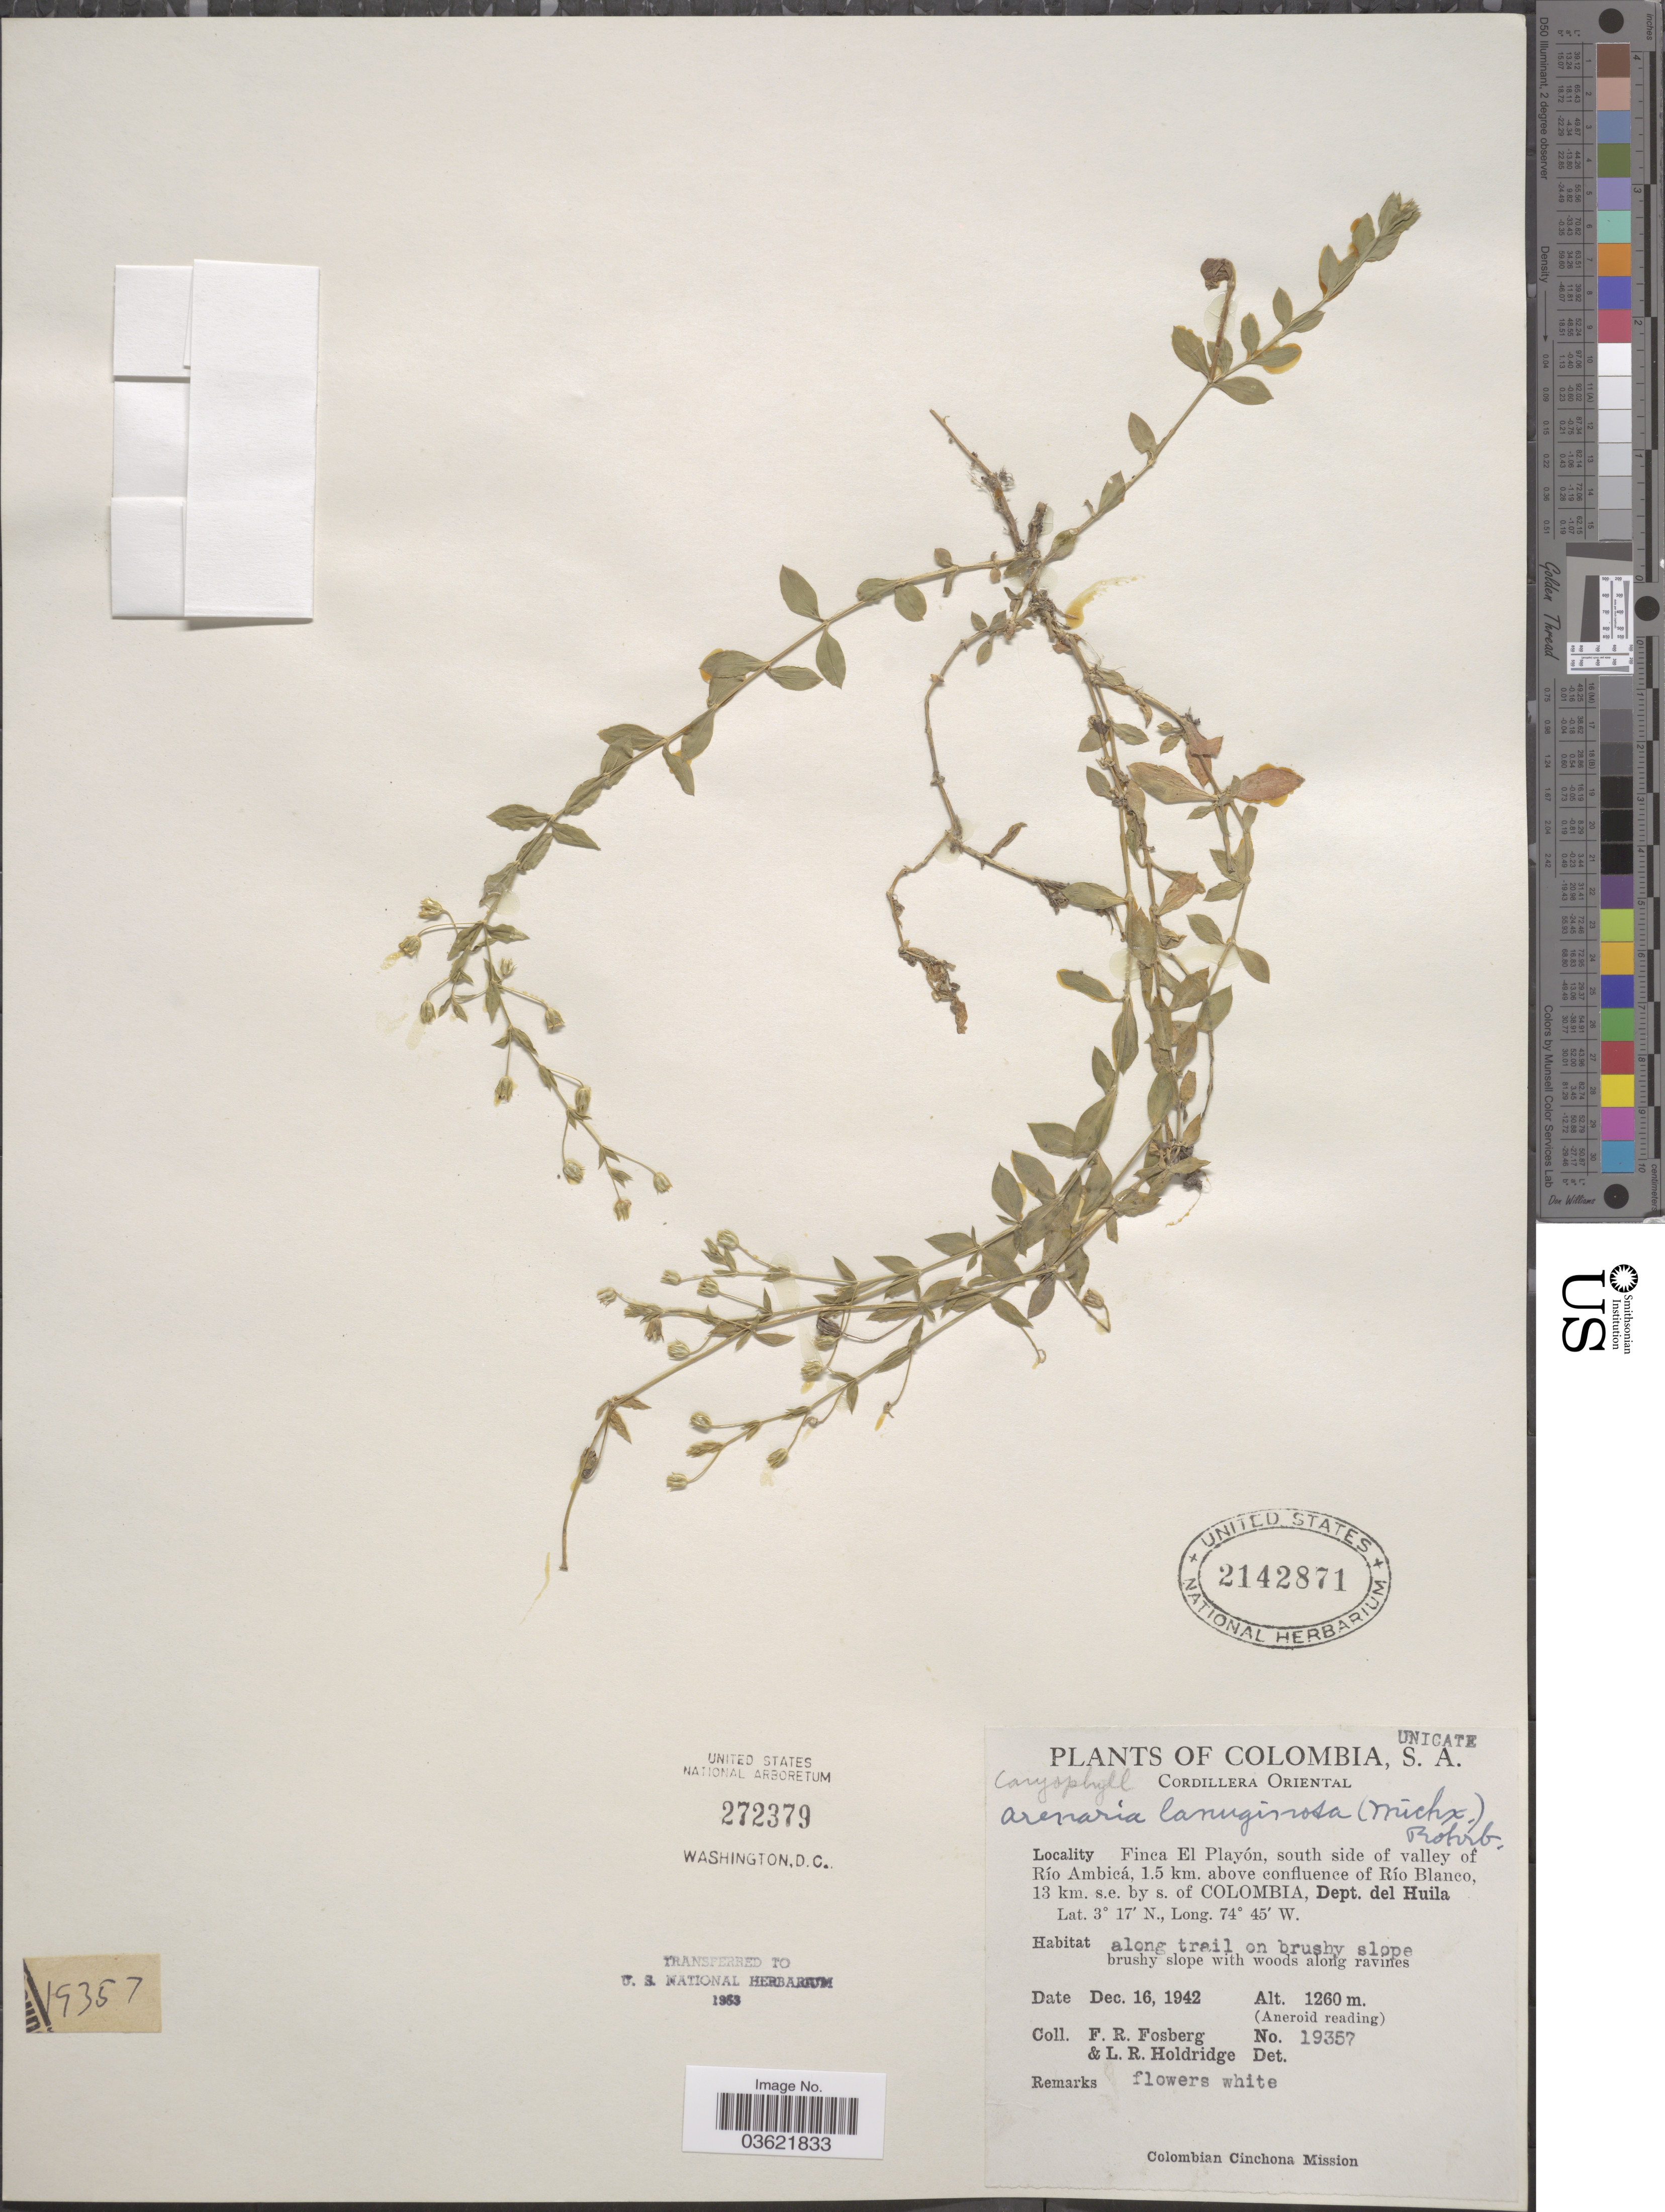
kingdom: Plantae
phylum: Tracheophyta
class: Magnoliopsida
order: Caryophyllales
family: Caryophyllaceae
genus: Arenaria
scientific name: Arenaria lanuginosa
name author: (Michx.) Rohrb.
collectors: F. R. Fosberg & L. Holdridge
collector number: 19357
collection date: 1942-12-16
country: Colombia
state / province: Huila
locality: Cordillera Oriental. Finca El Playón, south side of valley of Río Ambíca, 1.5 km. above confluence of Río Blanco, 13 km. s.e. by s. of Colombia, Dept. del Huila.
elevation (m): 1260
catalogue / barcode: US 2142871